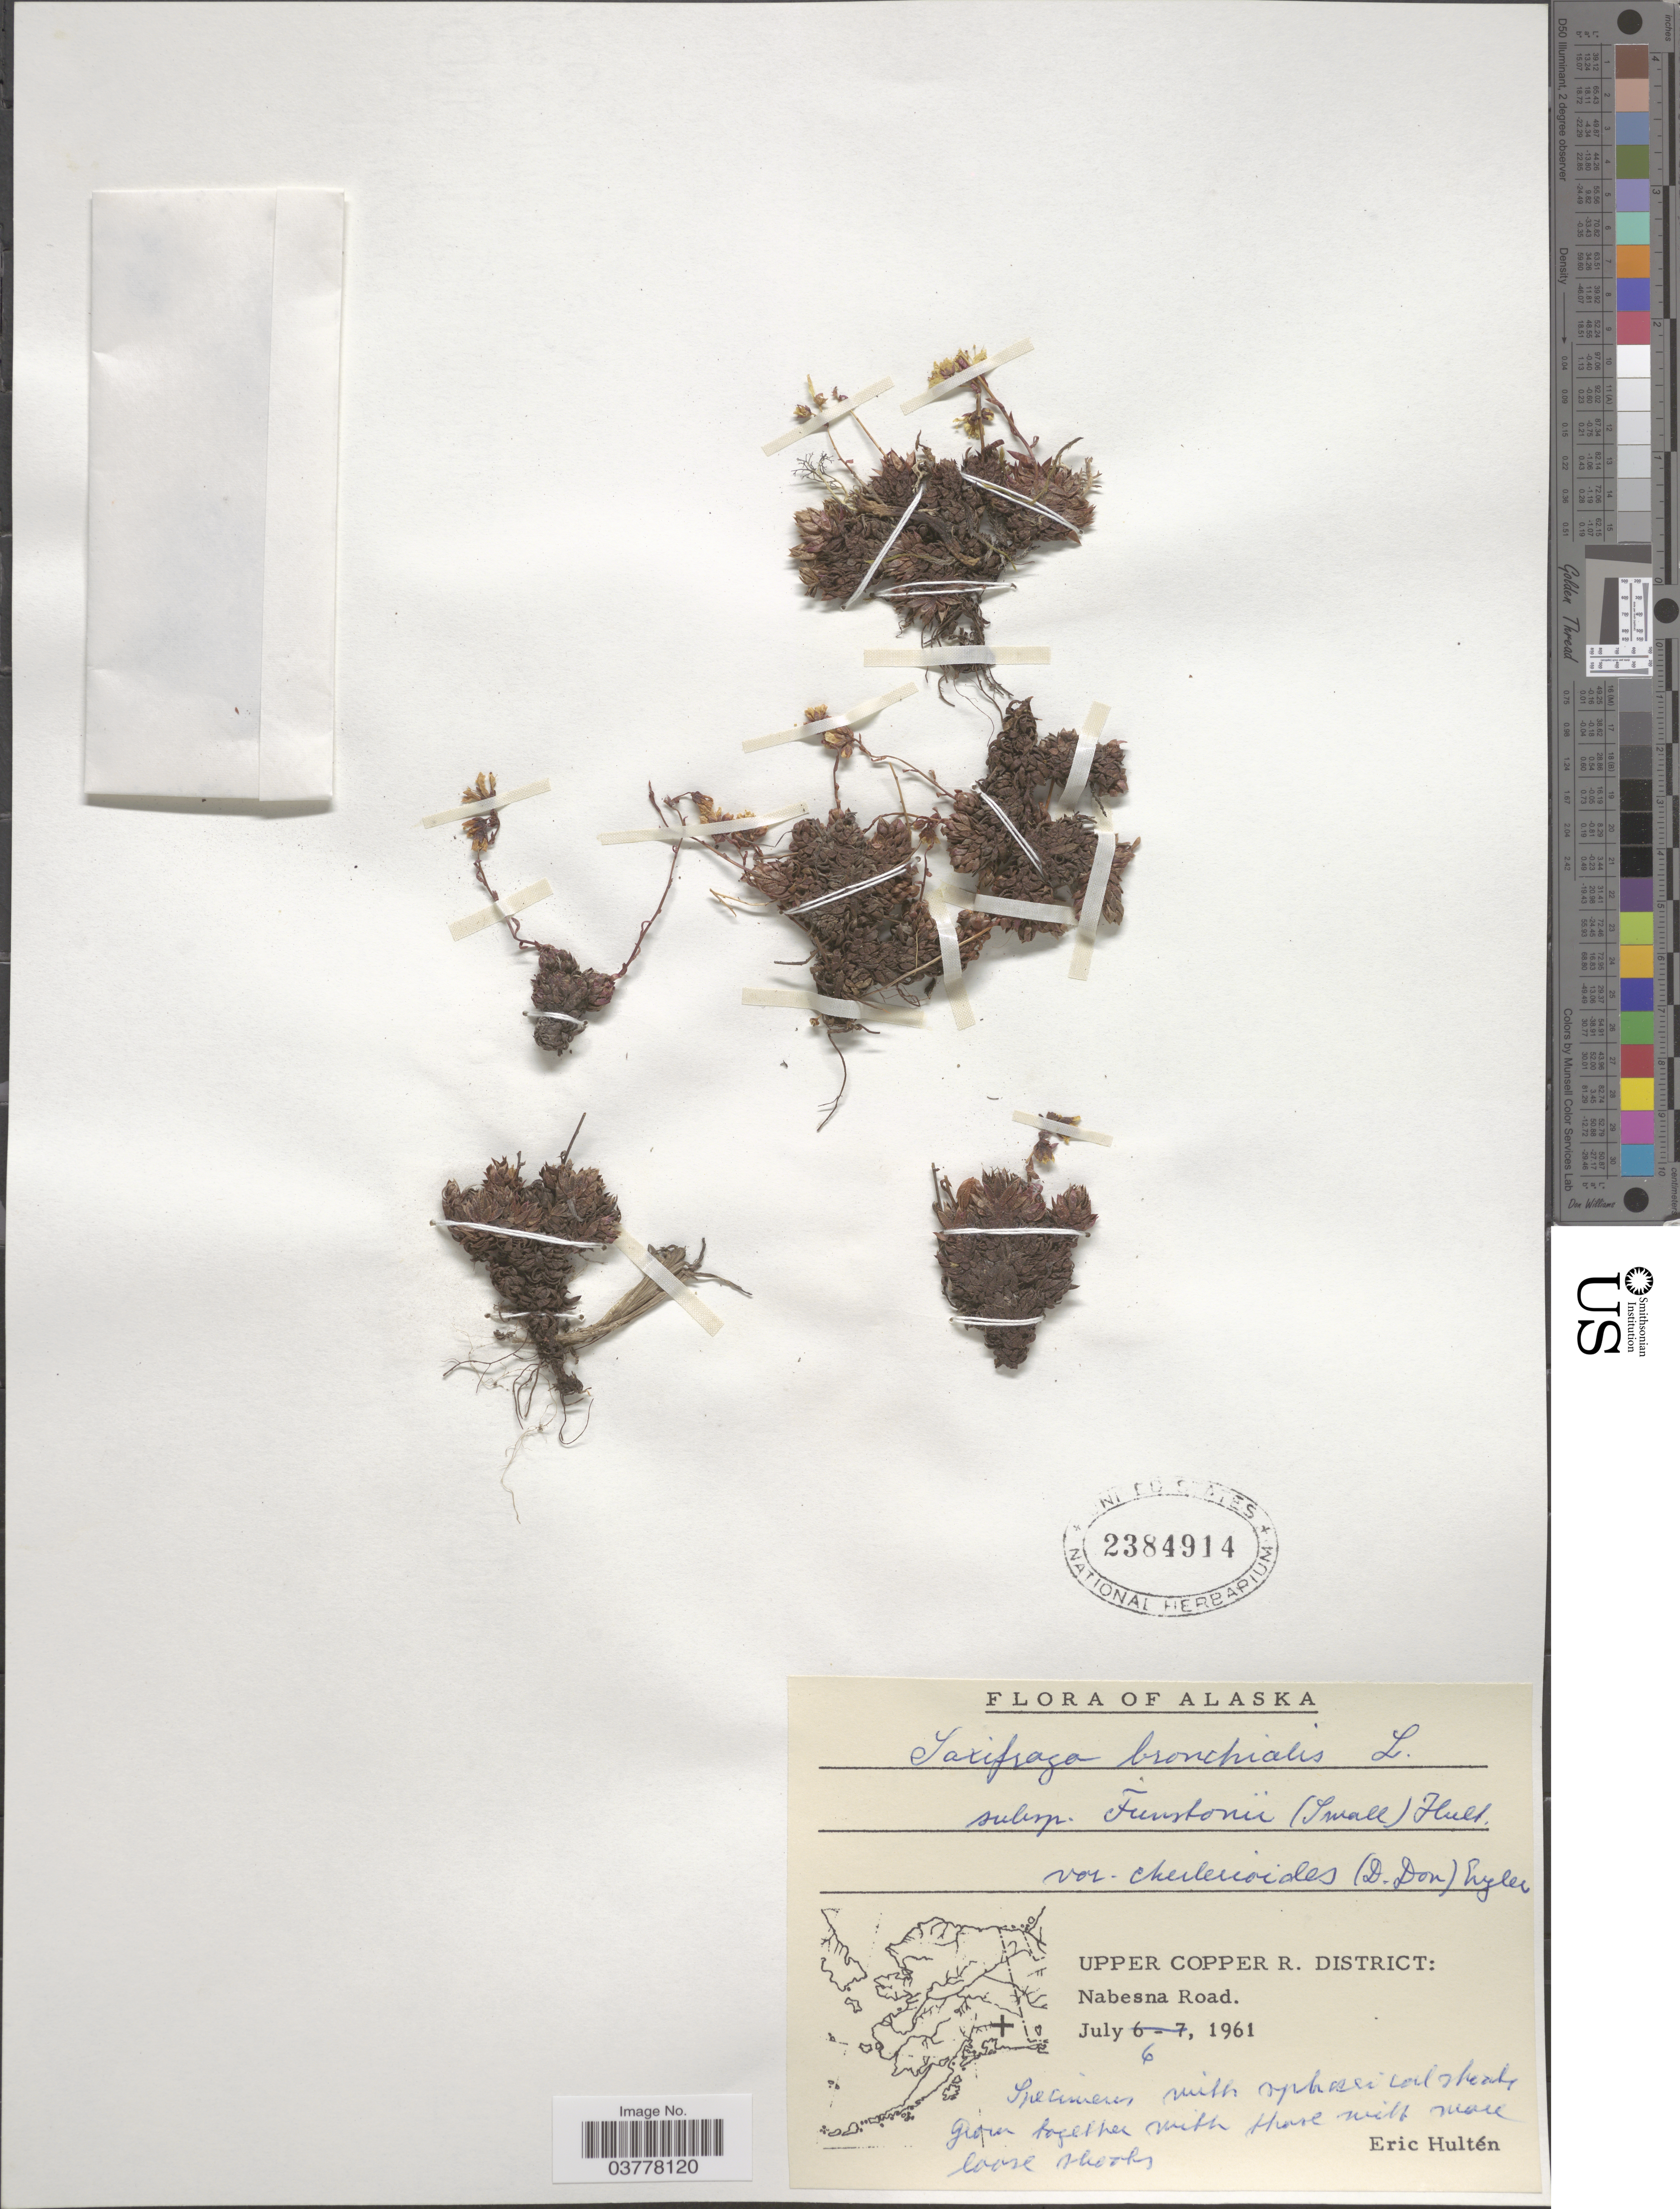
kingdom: Plantae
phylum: Tracheophyta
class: Magnoliopsida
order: Saxifragales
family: Saxifragaceae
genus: Saxifraga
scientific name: Saxifraga bronchialis subsp. funstonii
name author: (Small) Hultén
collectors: E. G. Hultén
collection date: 1961-07-06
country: United States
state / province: Alaska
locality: Upper Copper R. District: Nabesna Road.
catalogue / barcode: US 2384914